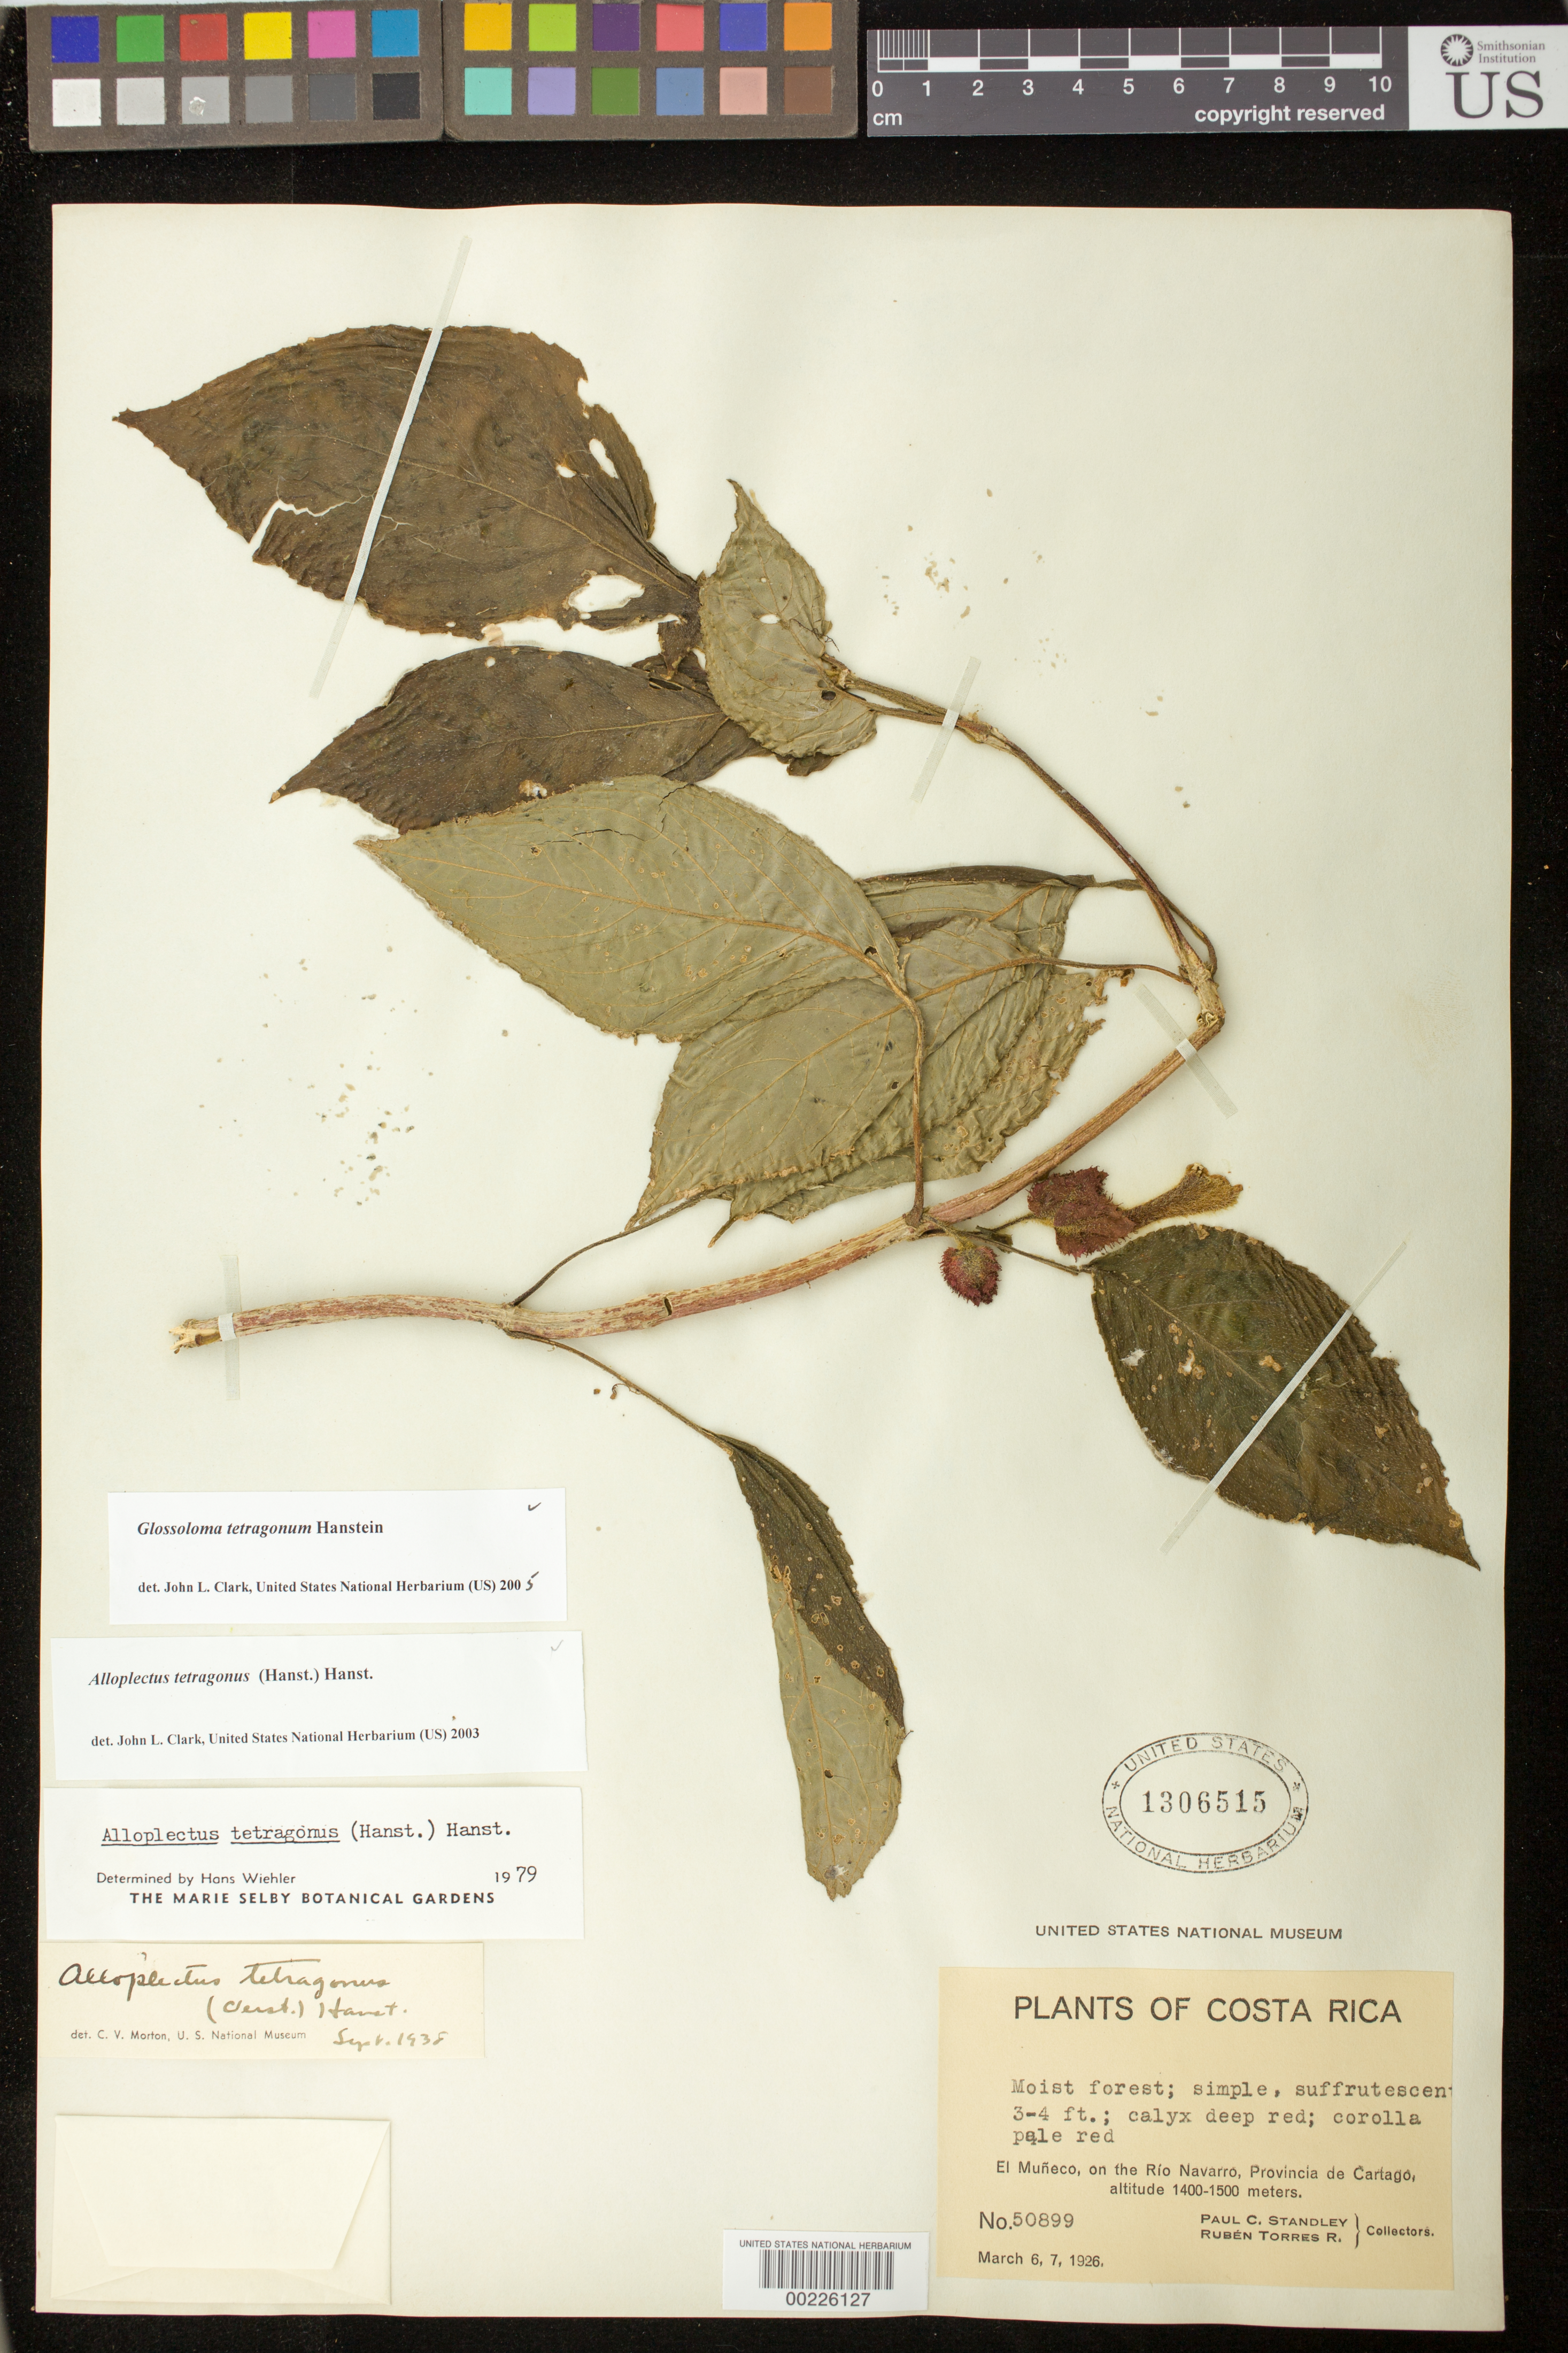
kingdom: Plantae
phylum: Tracheophyta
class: Magnoliopsida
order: Lamiales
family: Gesneriaceae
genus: Glossoloma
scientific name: Glossoloma tetragonum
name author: Hanst.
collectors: P. C. Standley & R. Torres R.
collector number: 50899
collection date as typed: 6-7 Mar 1926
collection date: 1926-03-06/1926-03-07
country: Costa Rica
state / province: Cartago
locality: El Muneco, on the Rio Navarro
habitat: Moist forest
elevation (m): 1400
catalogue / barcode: US 1306515